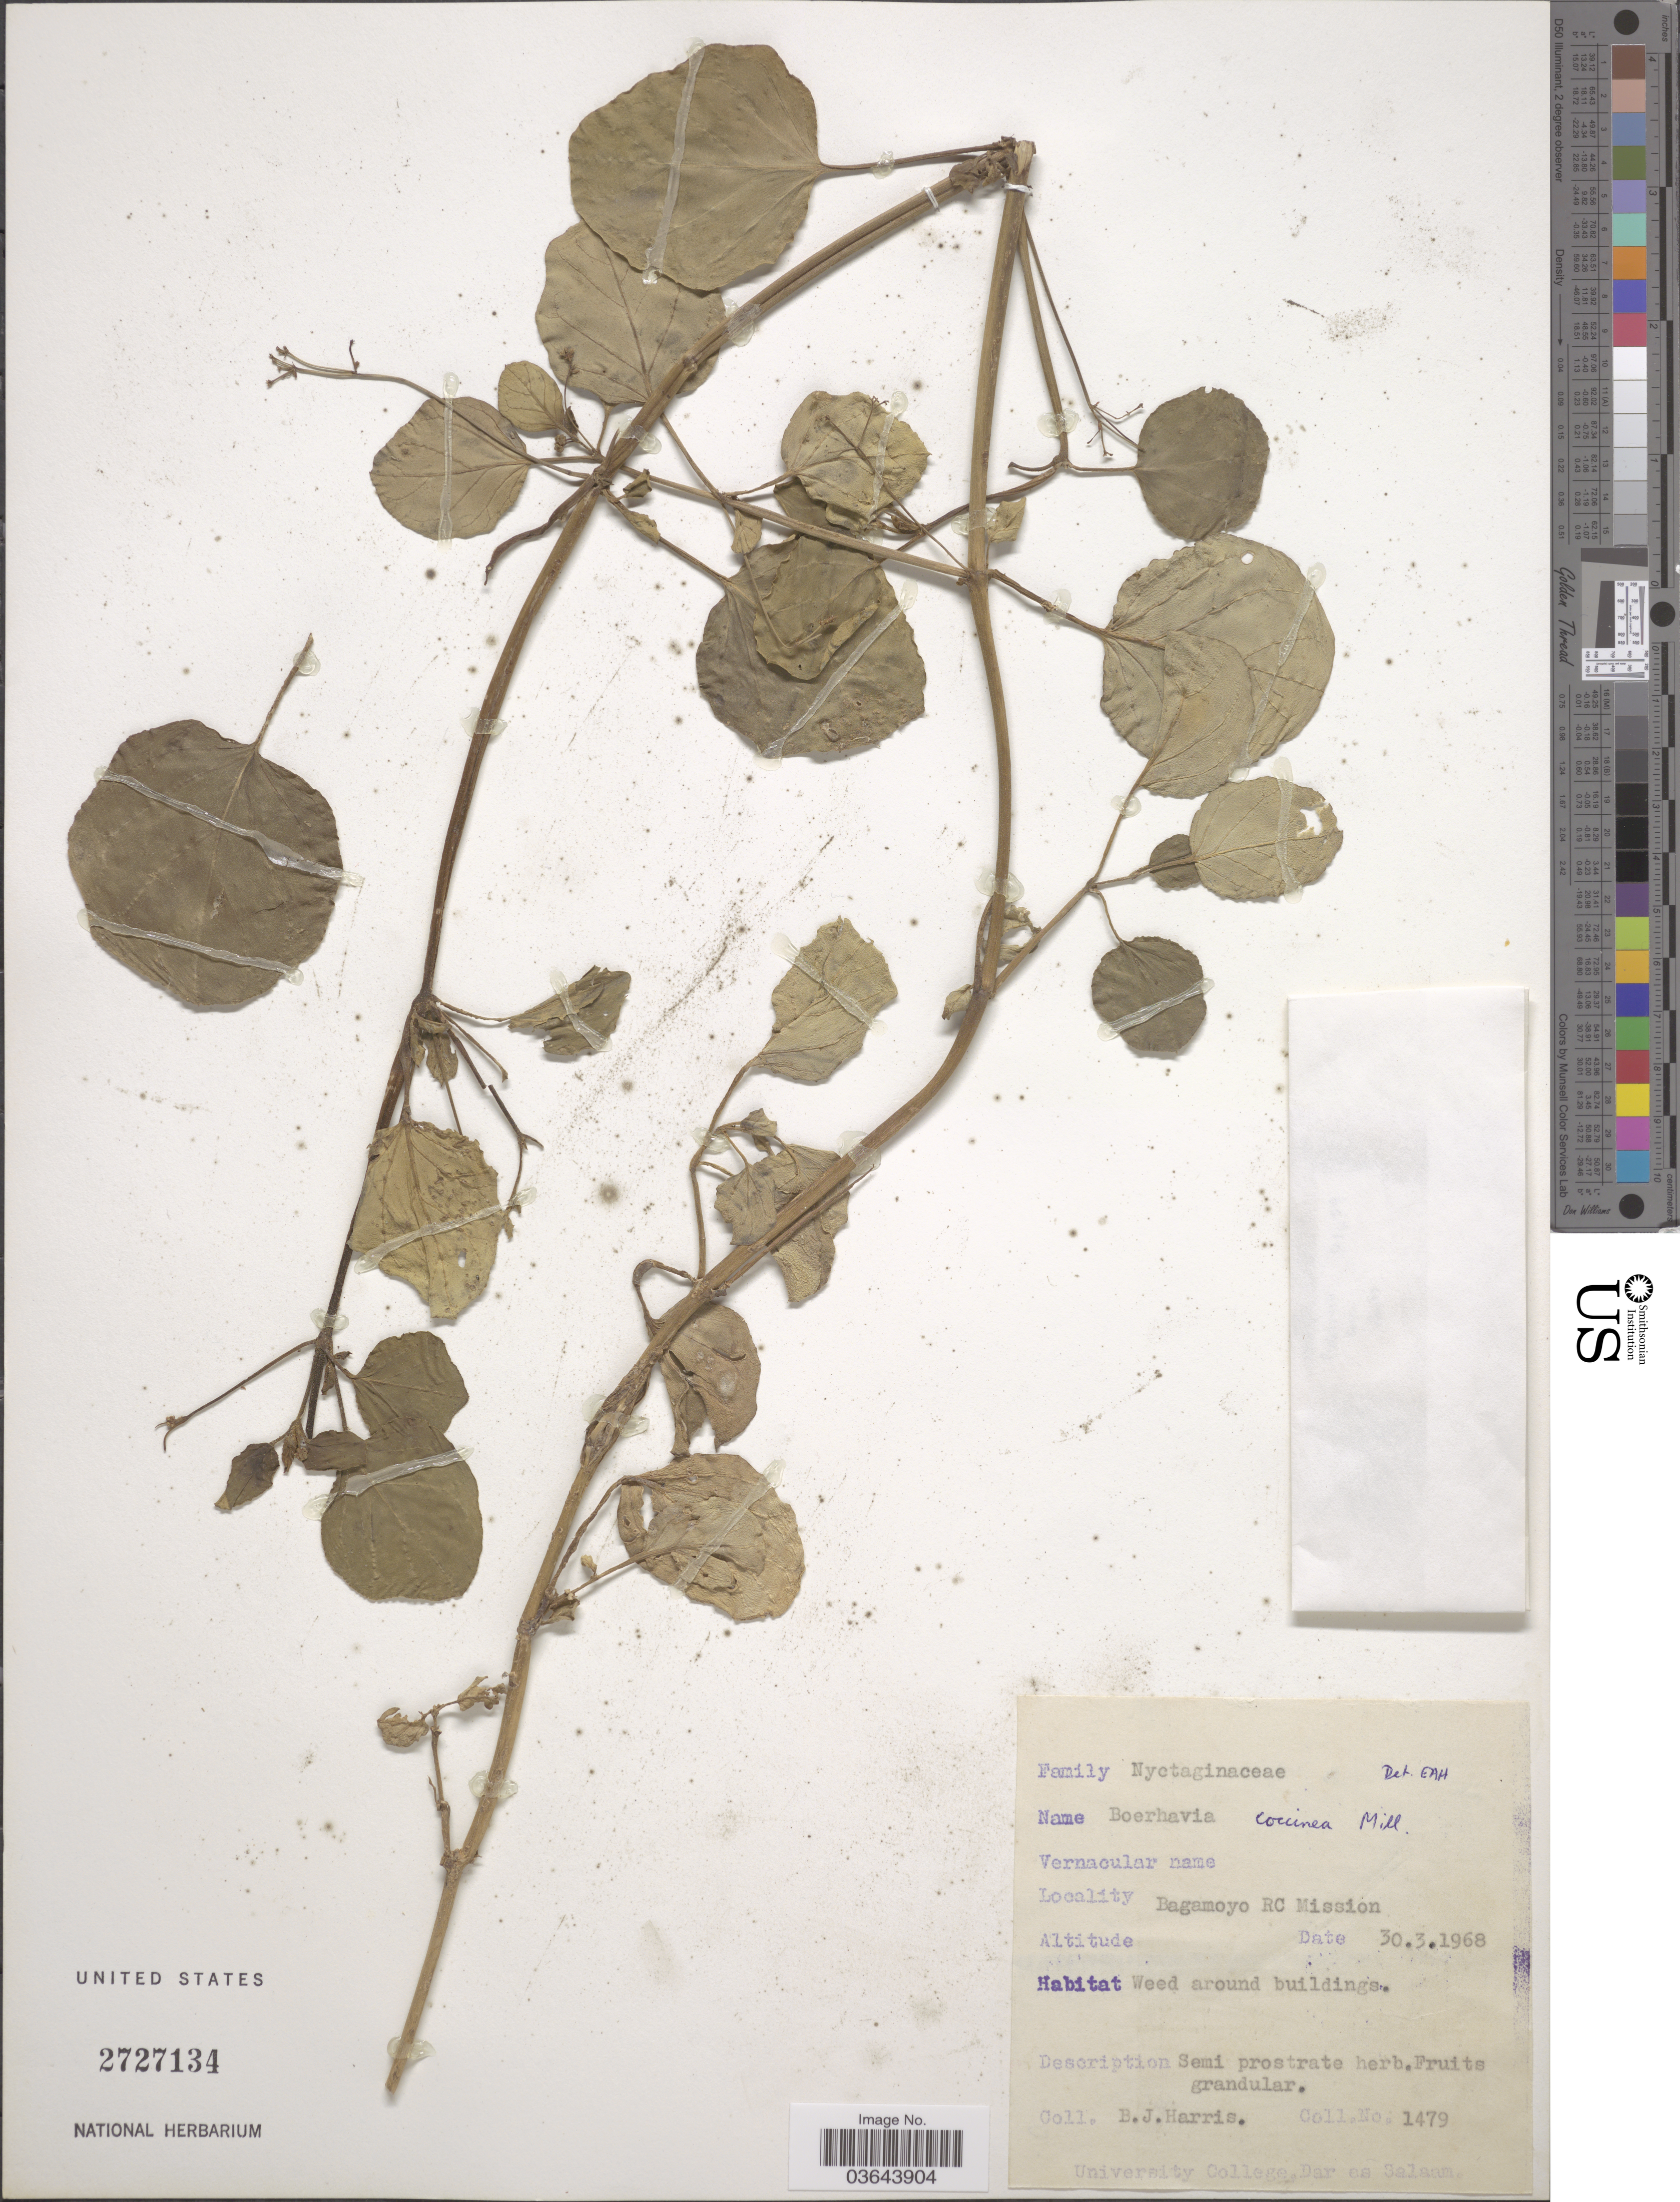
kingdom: Plantae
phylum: Tracheophyta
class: Magnoliopsida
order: Caryophyllales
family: Nyctaginaceae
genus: Boerhavia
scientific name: Boerhavia diffusa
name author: L.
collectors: B. J. Harris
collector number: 1479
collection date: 1968-03-30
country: Tanzania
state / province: Dar es Salaam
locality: Bagamoyo RC Mission. Around buildings.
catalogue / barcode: US 2727134